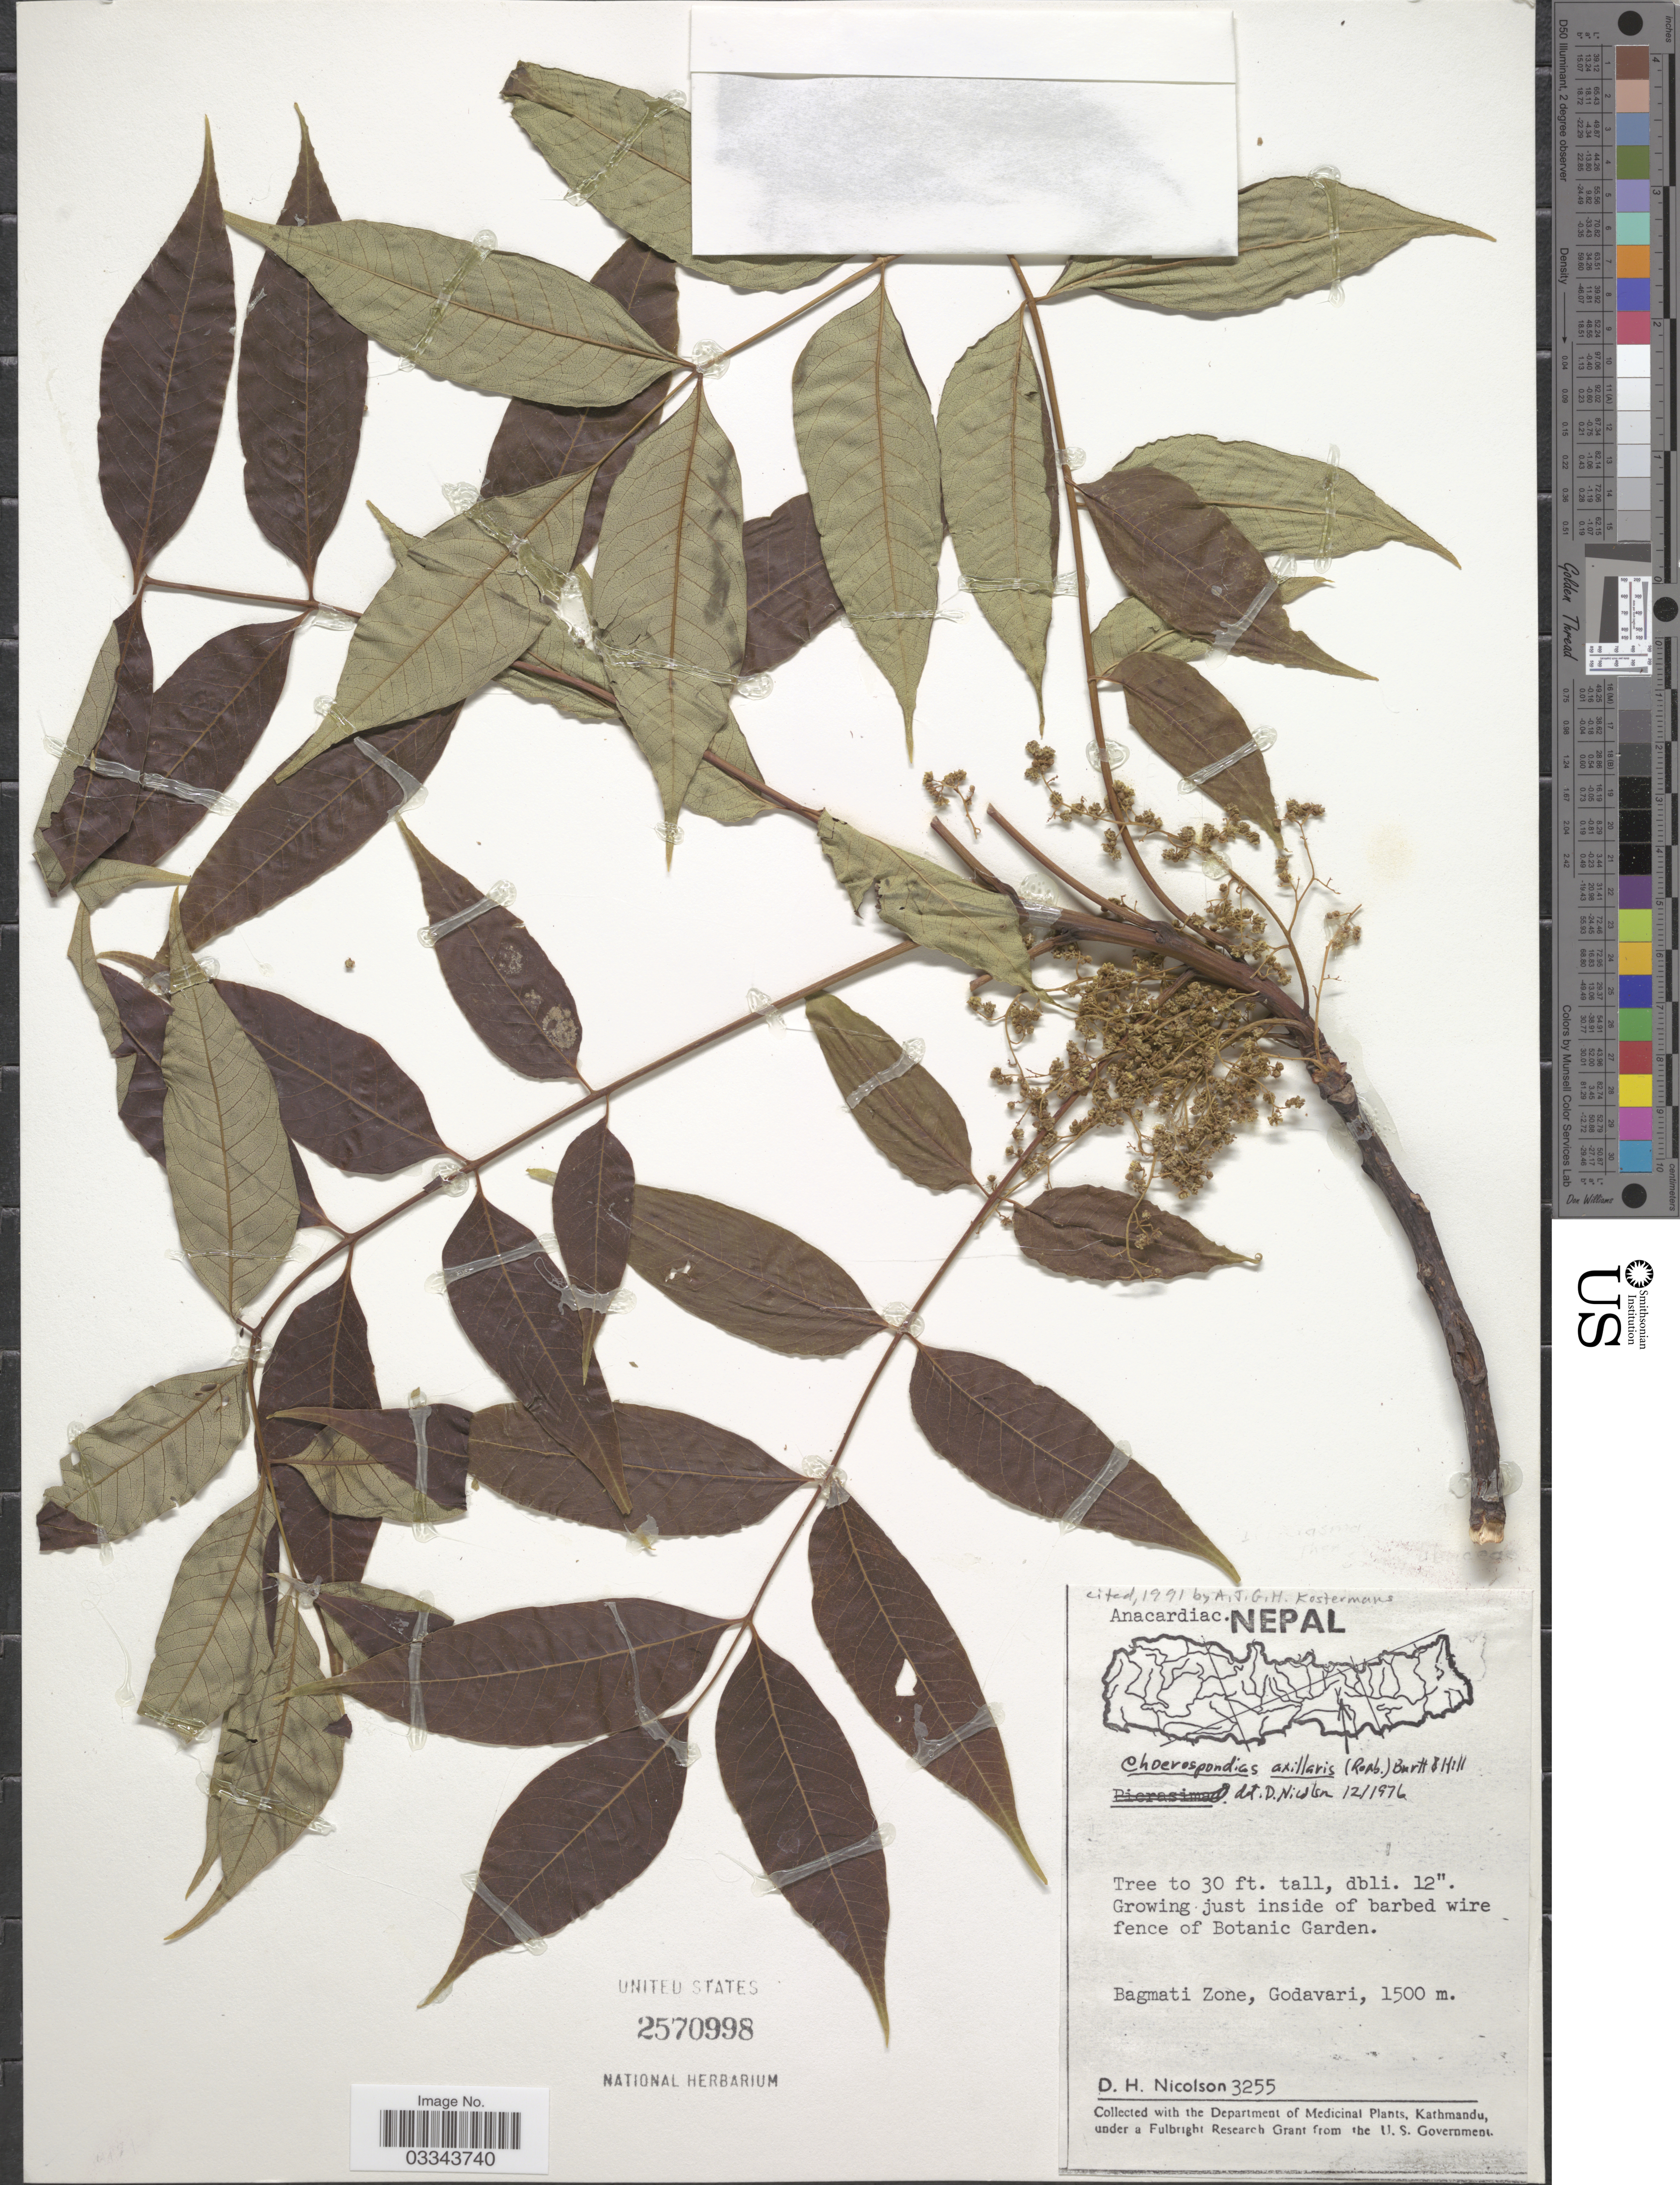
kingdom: Plantae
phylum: Tracheophyta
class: Magnoliopsida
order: Sapindales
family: Anacardiaceae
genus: Choerospondias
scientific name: Choerospondias axillaris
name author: (Roxb.) B.L. Burtt & A.W. Hill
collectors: D. H. Nicolson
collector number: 3255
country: Nepal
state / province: Bagmati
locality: Growing just inside of barbed wire fence of Botanic Garden. Bagmati Zone, Godavari.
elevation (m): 1500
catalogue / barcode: US 2570998